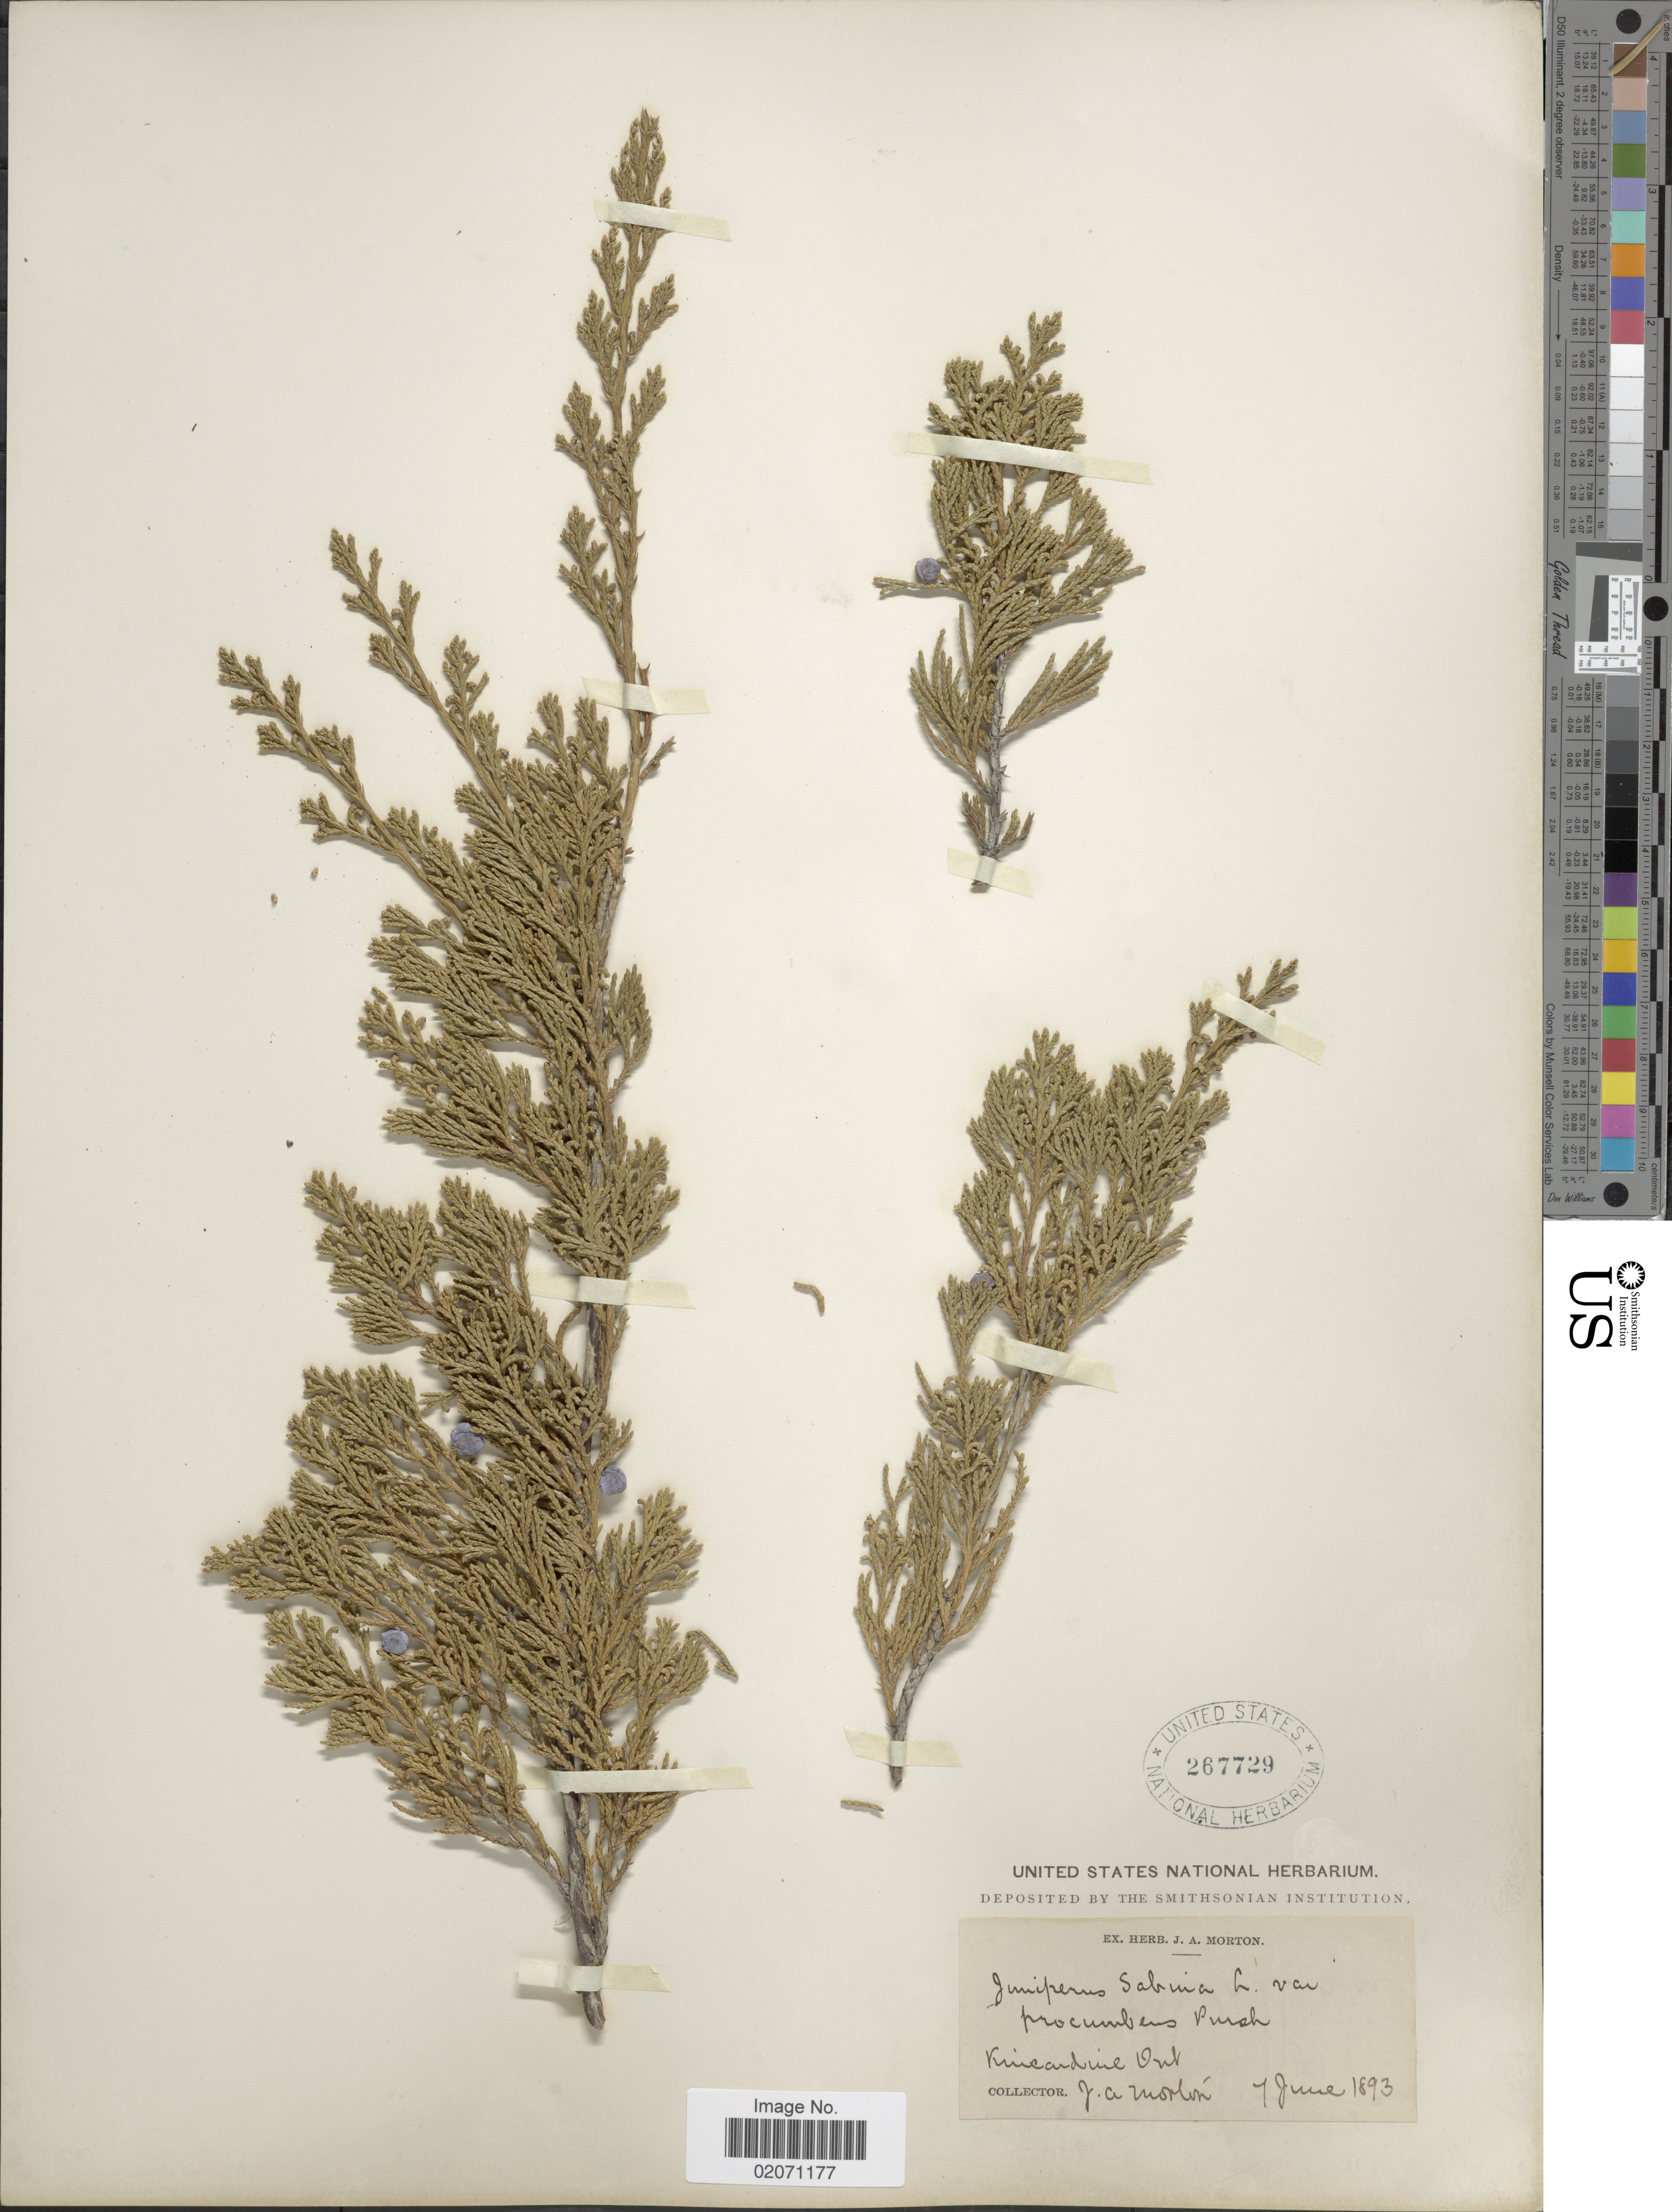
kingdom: Plantae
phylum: Tracheophyta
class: Pinopsida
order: Pinales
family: Cupressaceae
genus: Juniperus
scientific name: Juniperus horizontalis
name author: Moench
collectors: J. A. Morton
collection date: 1893-06-07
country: Canada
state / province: Ontario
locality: Kincardine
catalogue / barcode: US 267729